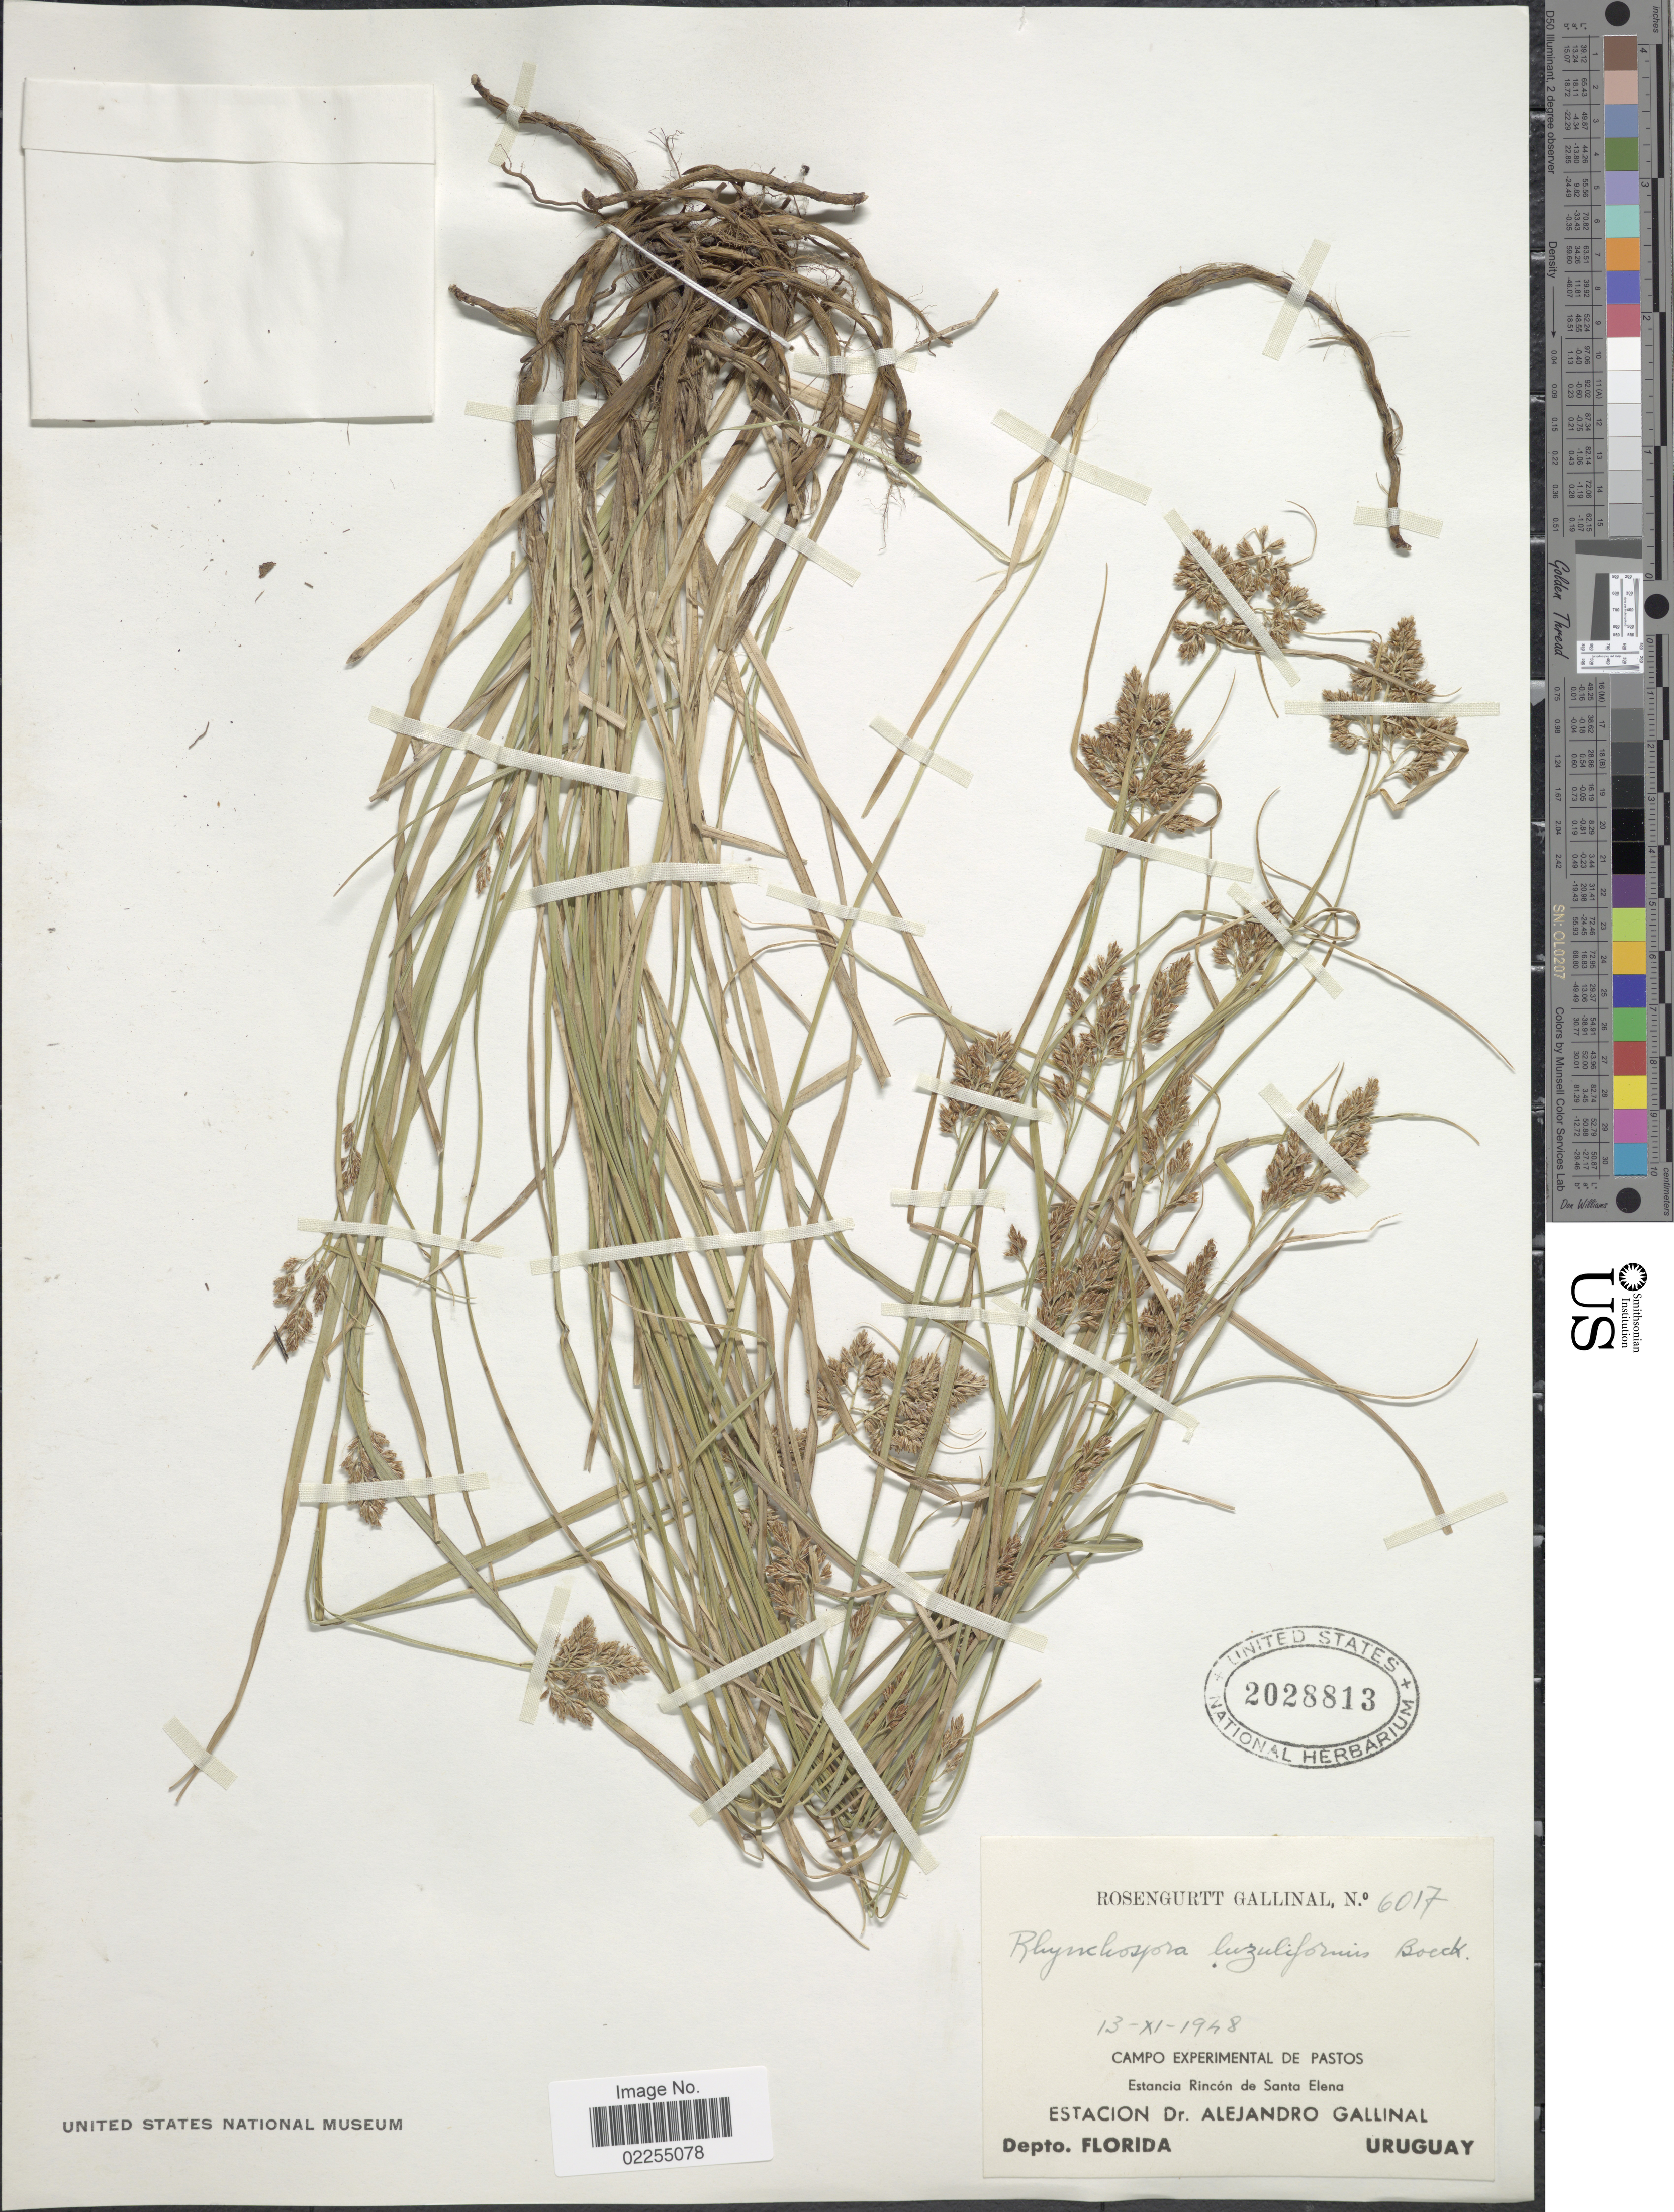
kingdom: Plantae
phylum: Tracheophyta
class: Liliopsida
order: Poales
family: Cyperaceae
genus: Rhynchospora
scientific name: Rhynchospora megapotamica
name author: (A. Spreng.) H. Pfeiff.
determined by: Filho, P. J. S. Silva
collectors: R. Gallinal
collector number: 6017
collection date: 1948-11-13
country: Uruguay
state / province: Florida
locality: Campo Experimental de Pastos, Estancia Rincon de Santa Elena, Estacion Dr. Alejandro Gallinal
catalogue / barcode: US 2028813